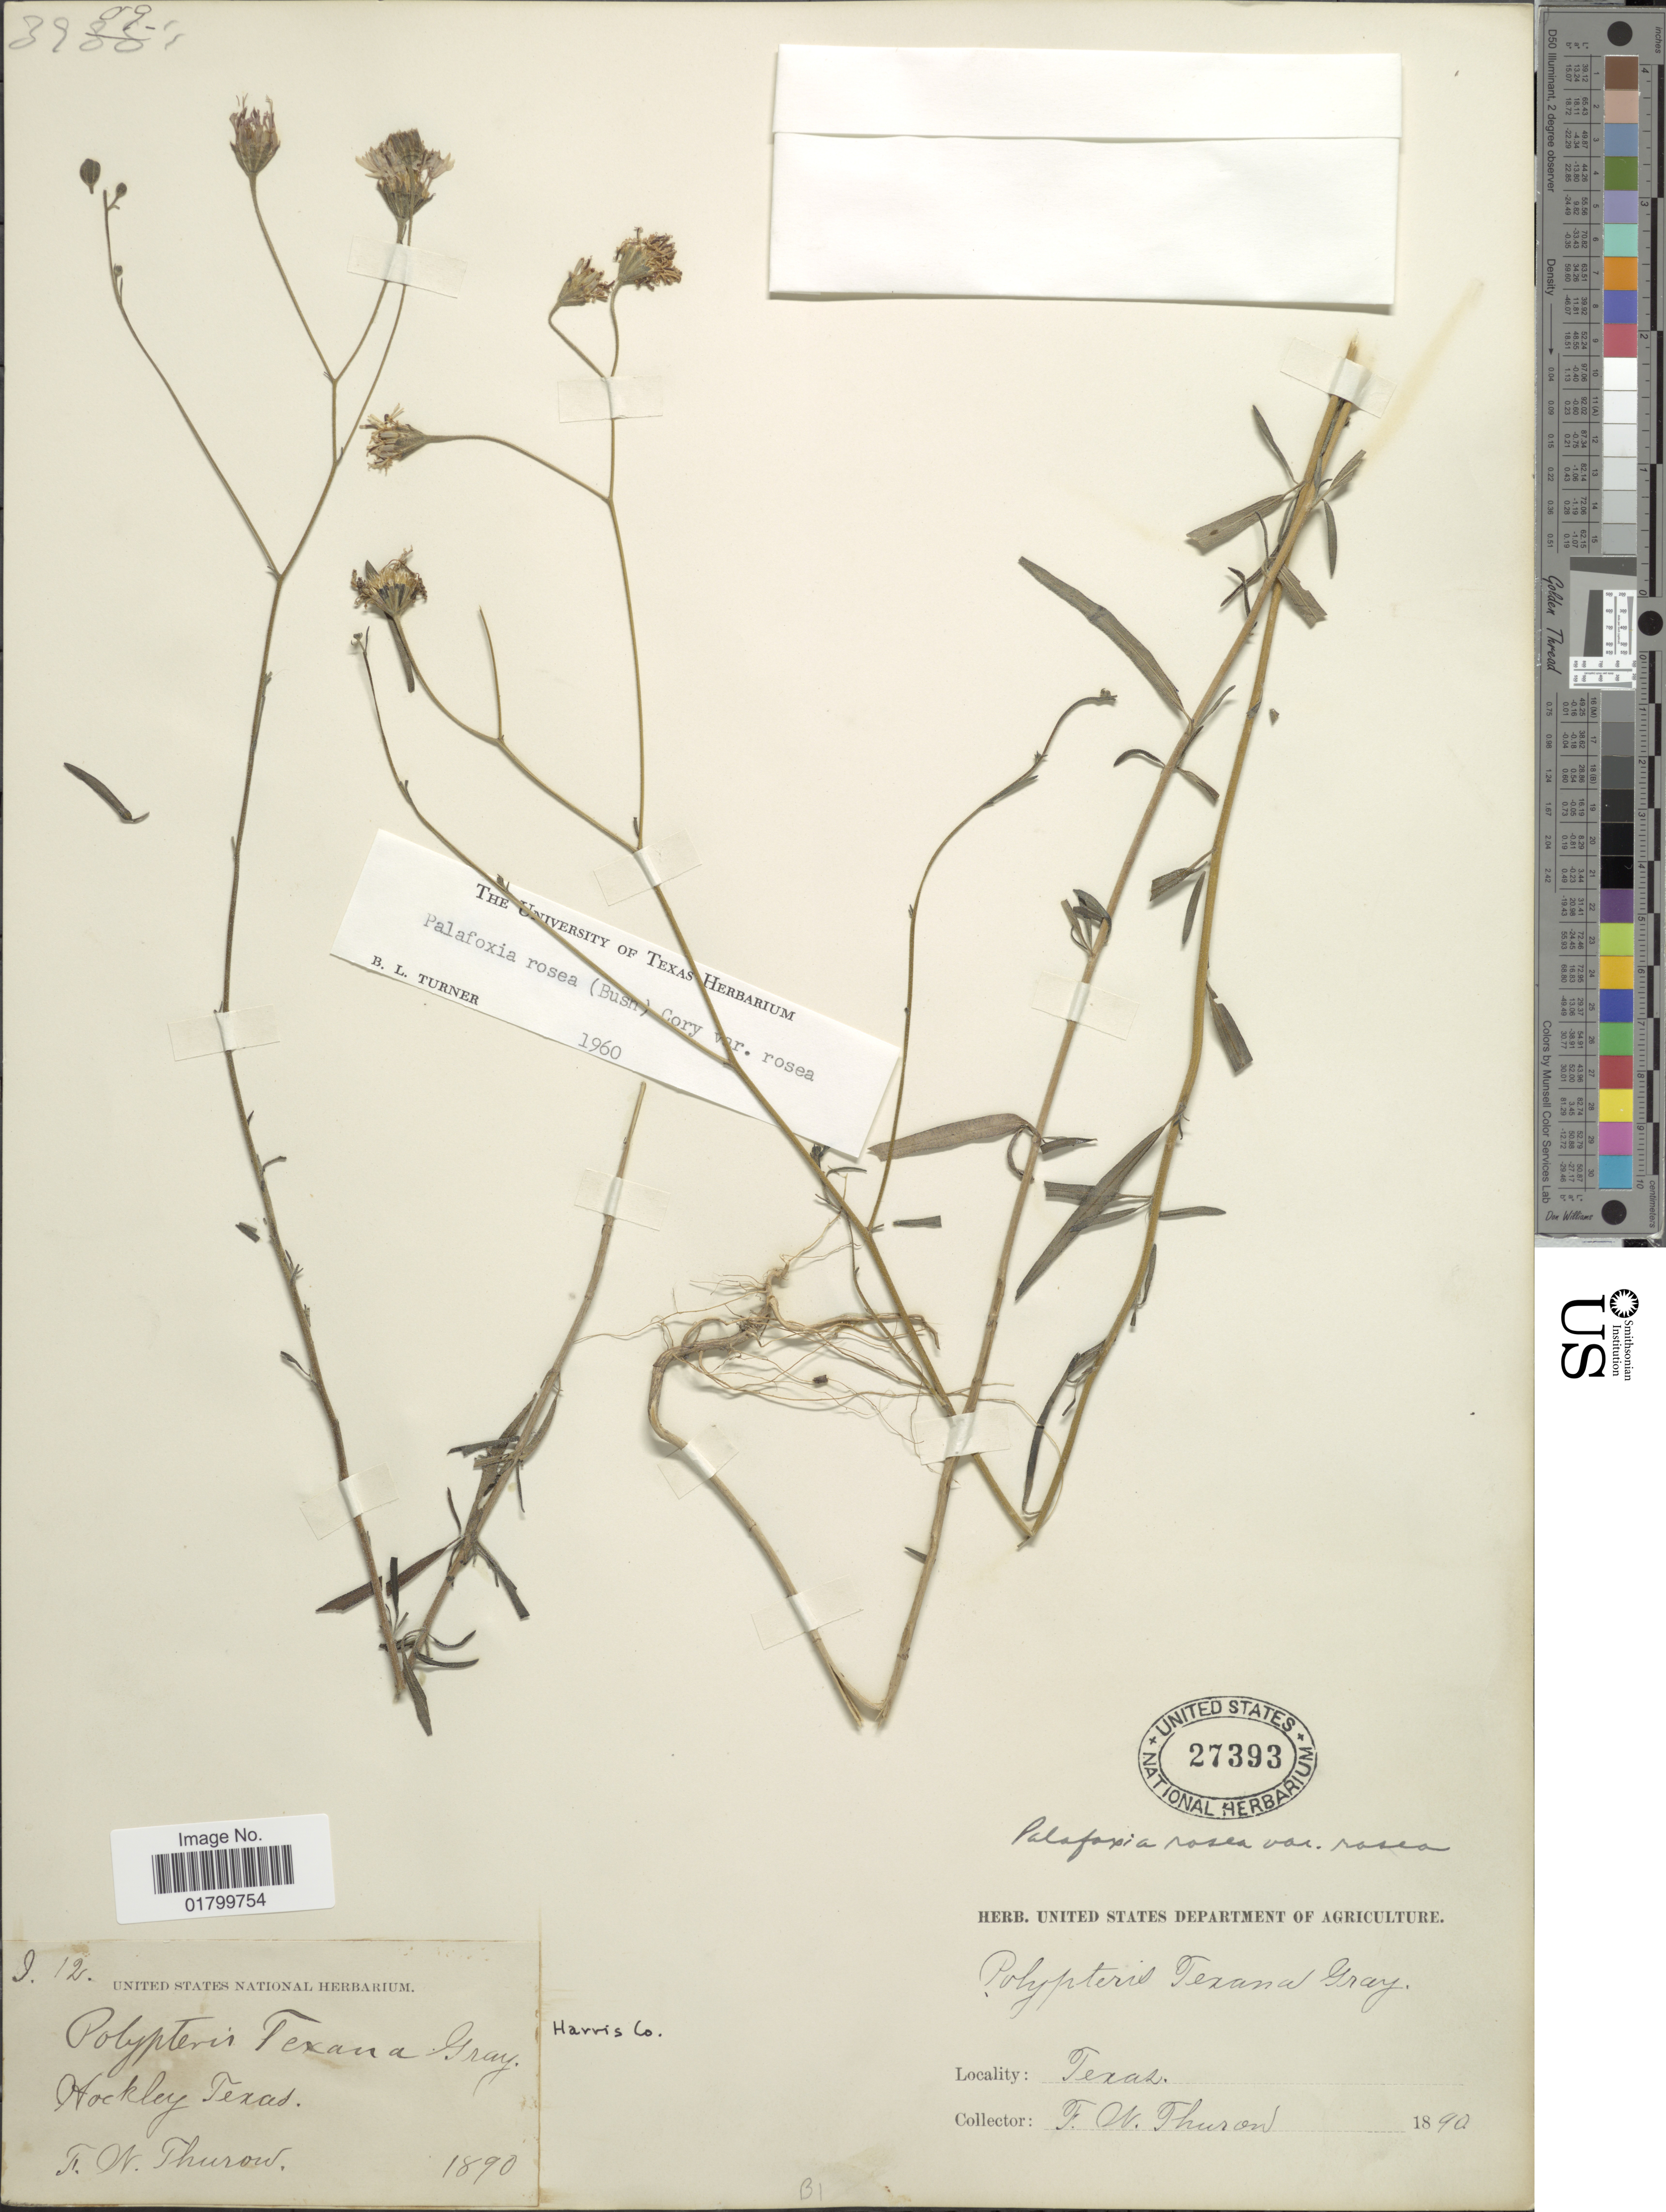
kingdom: Plantae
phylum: Tracheophyta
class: Magnoliopsida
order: Asterales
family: Asteraceae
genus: Palafoxia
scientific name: Palafoxia rosea var. rosea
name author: (Bush) Cory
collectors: F. W. Thurow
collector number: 12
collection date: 1890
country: United States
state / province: Texas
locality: Hockley, Texas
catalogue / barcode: US 27393